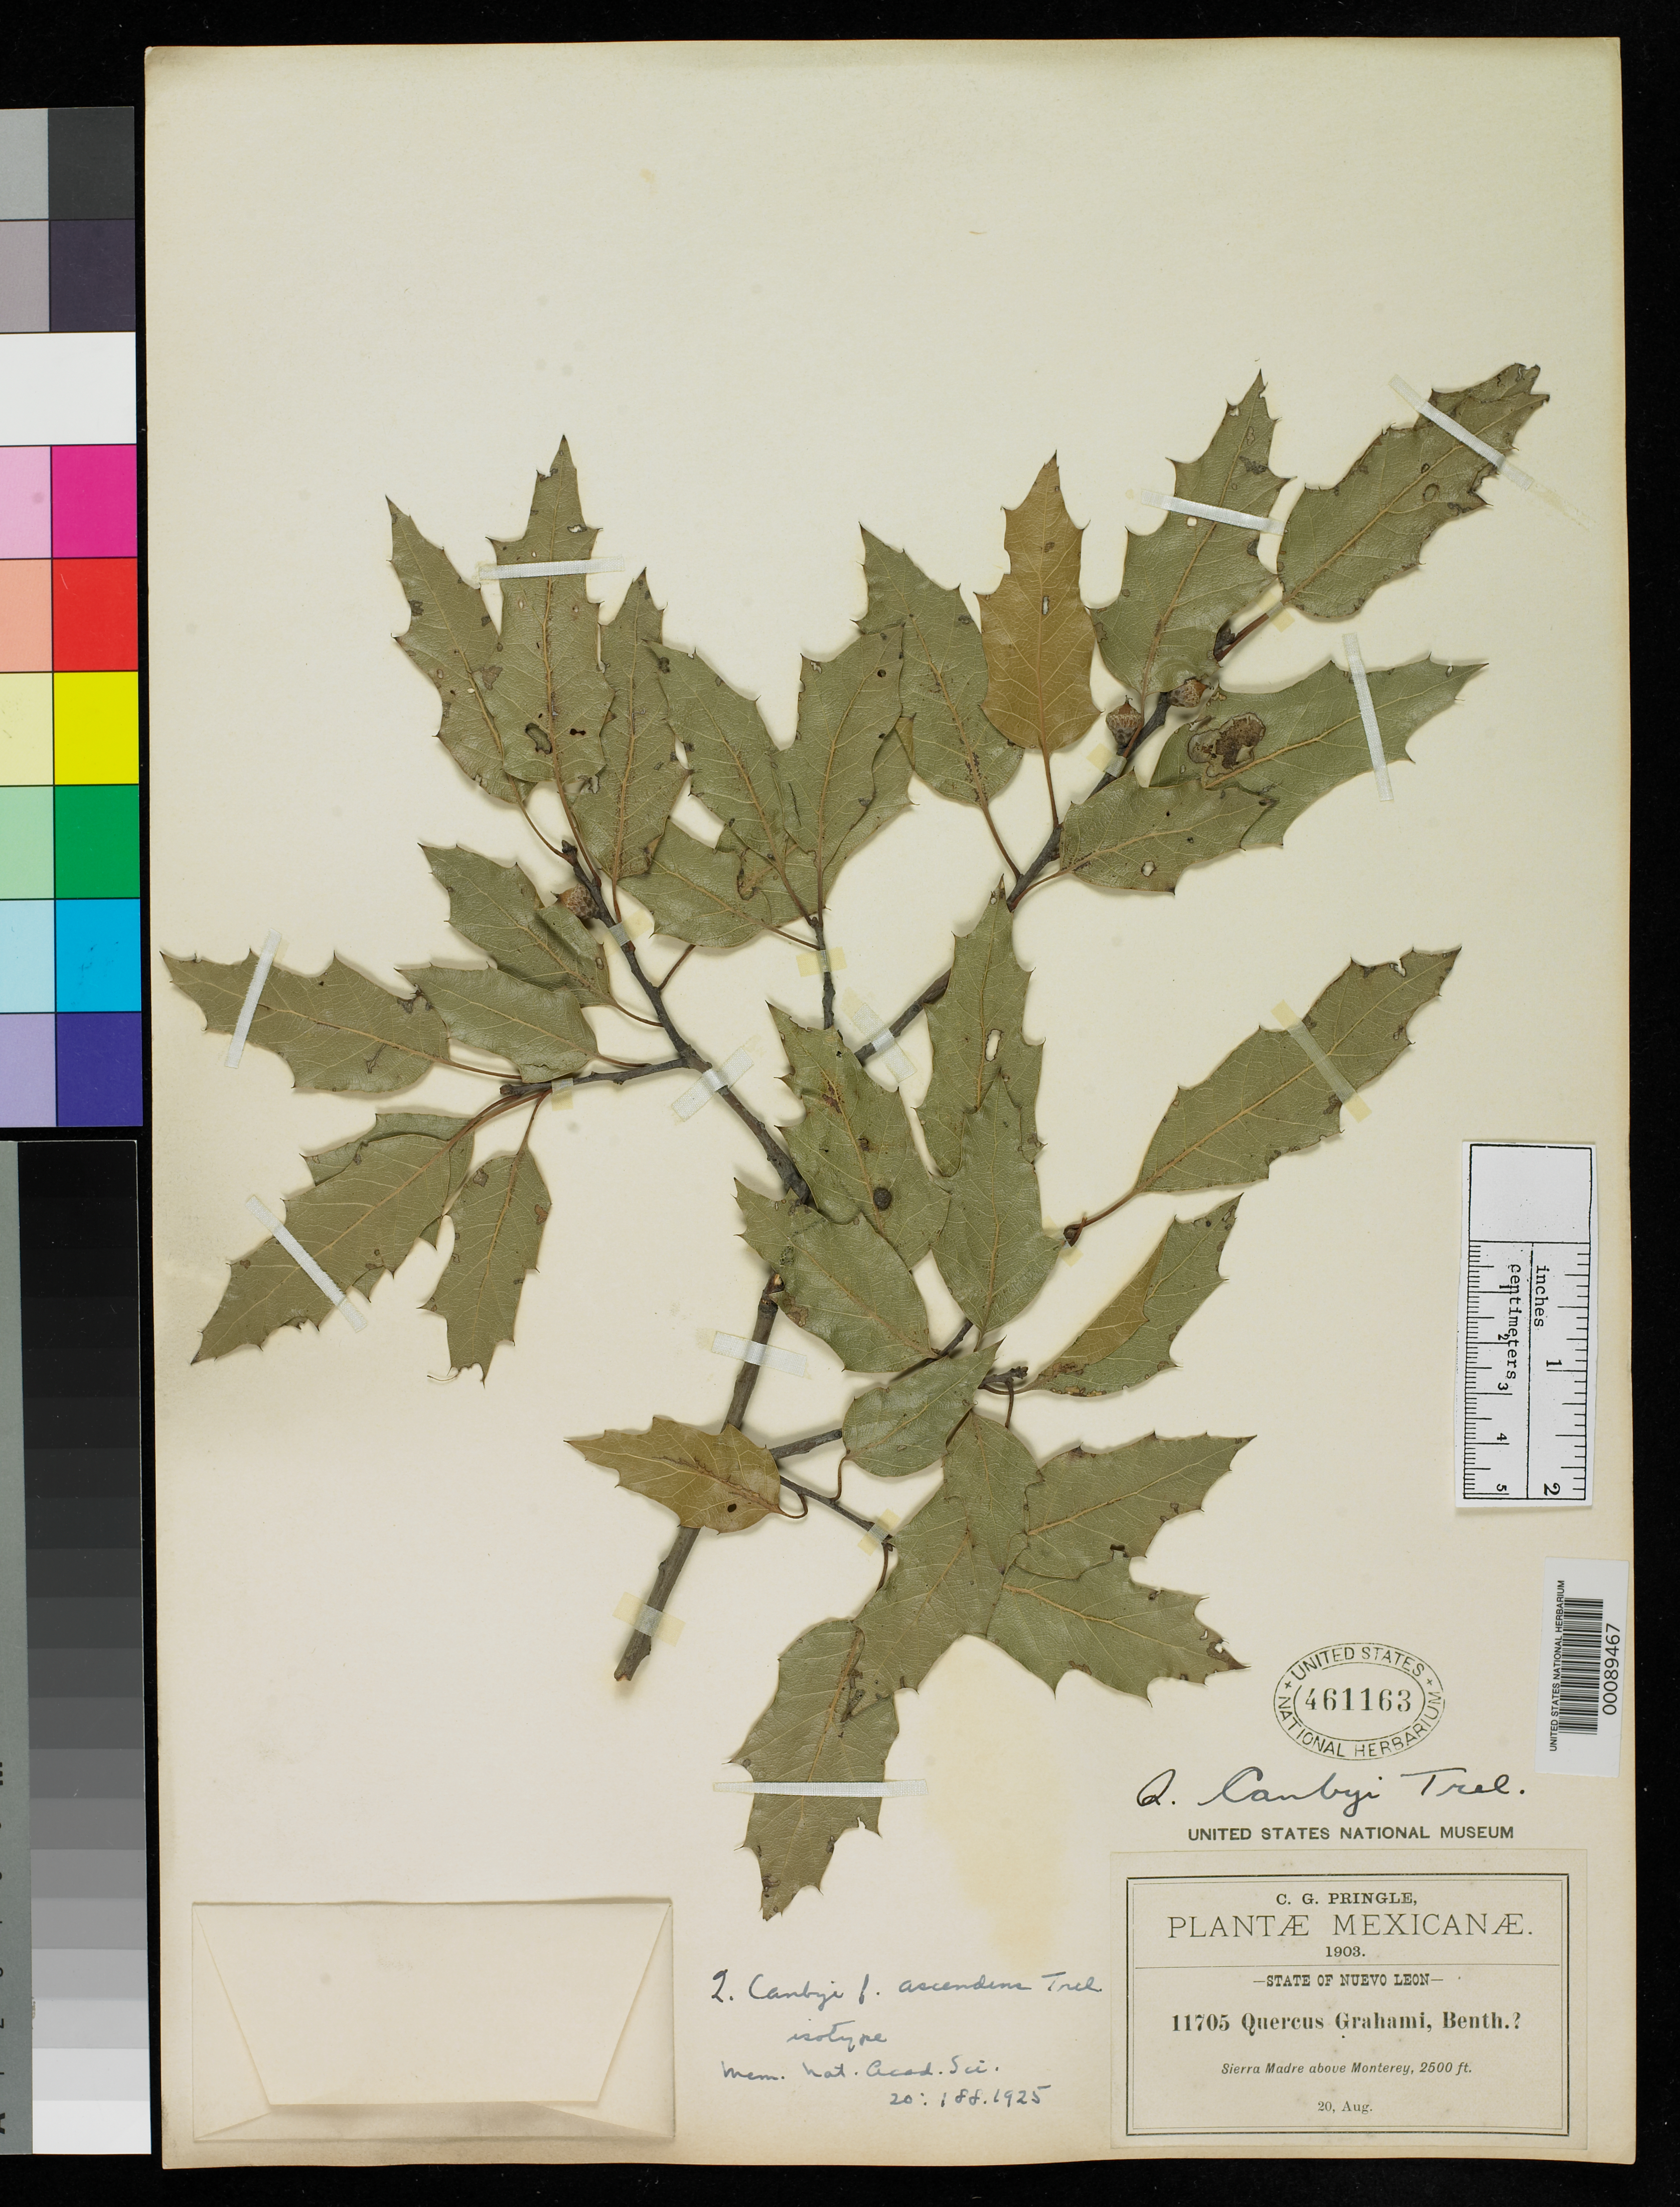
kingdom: Plantae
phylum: Tracheophyta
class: Magnoliopsida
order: Fagales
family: Fagaceae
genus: Quercus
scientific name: Quercus canbyi f. ascendens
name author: Trel.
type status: Isotype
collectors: C. G. Pringle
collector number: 11705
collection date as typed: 20 Aug 1903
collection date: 1903-08-20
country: Mexico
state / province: Nuevo León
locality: Monterrey.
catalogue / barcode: US 461163